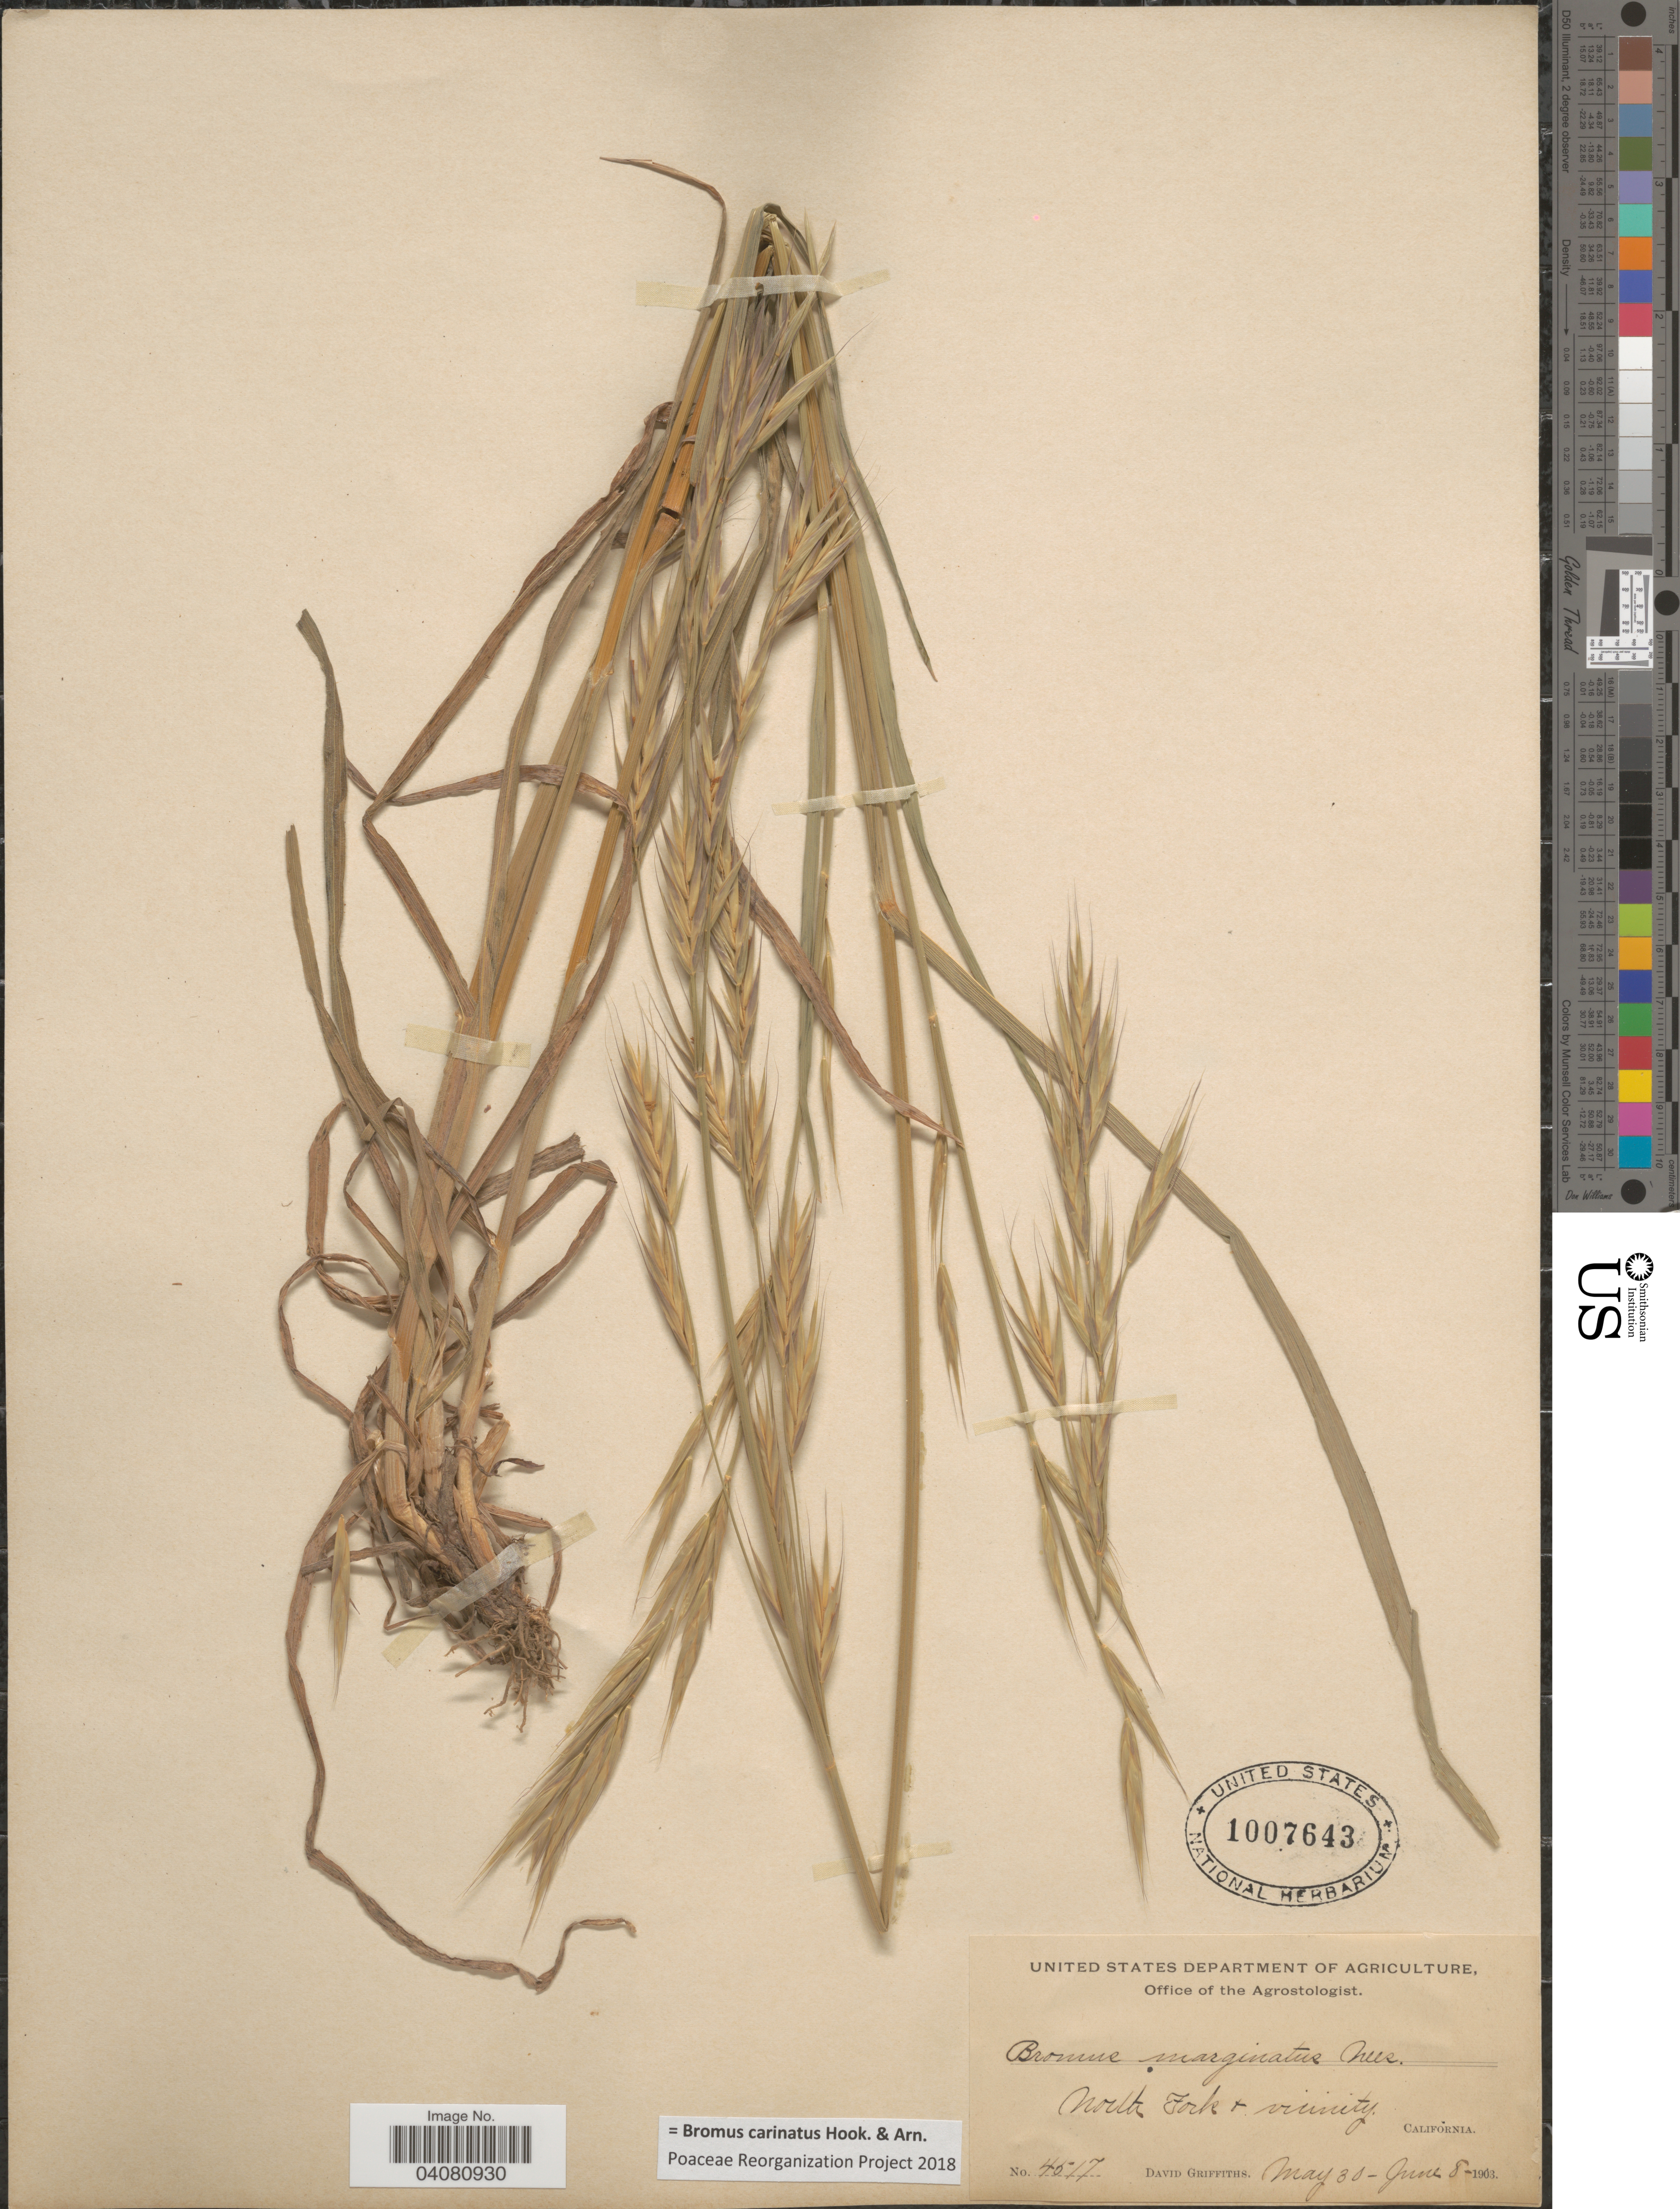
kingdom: Plantae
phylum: Tracheophyta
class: Liliopsida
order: Poales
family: Poaceae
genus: Bromus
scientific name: Bromus carinatus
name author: Hook. & Arn.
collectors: D. Griffiths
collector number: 4517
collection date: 1903-05-30/1903-06-08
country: United States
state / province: California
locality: North Fork & vicinity.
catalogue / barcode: US 1007643